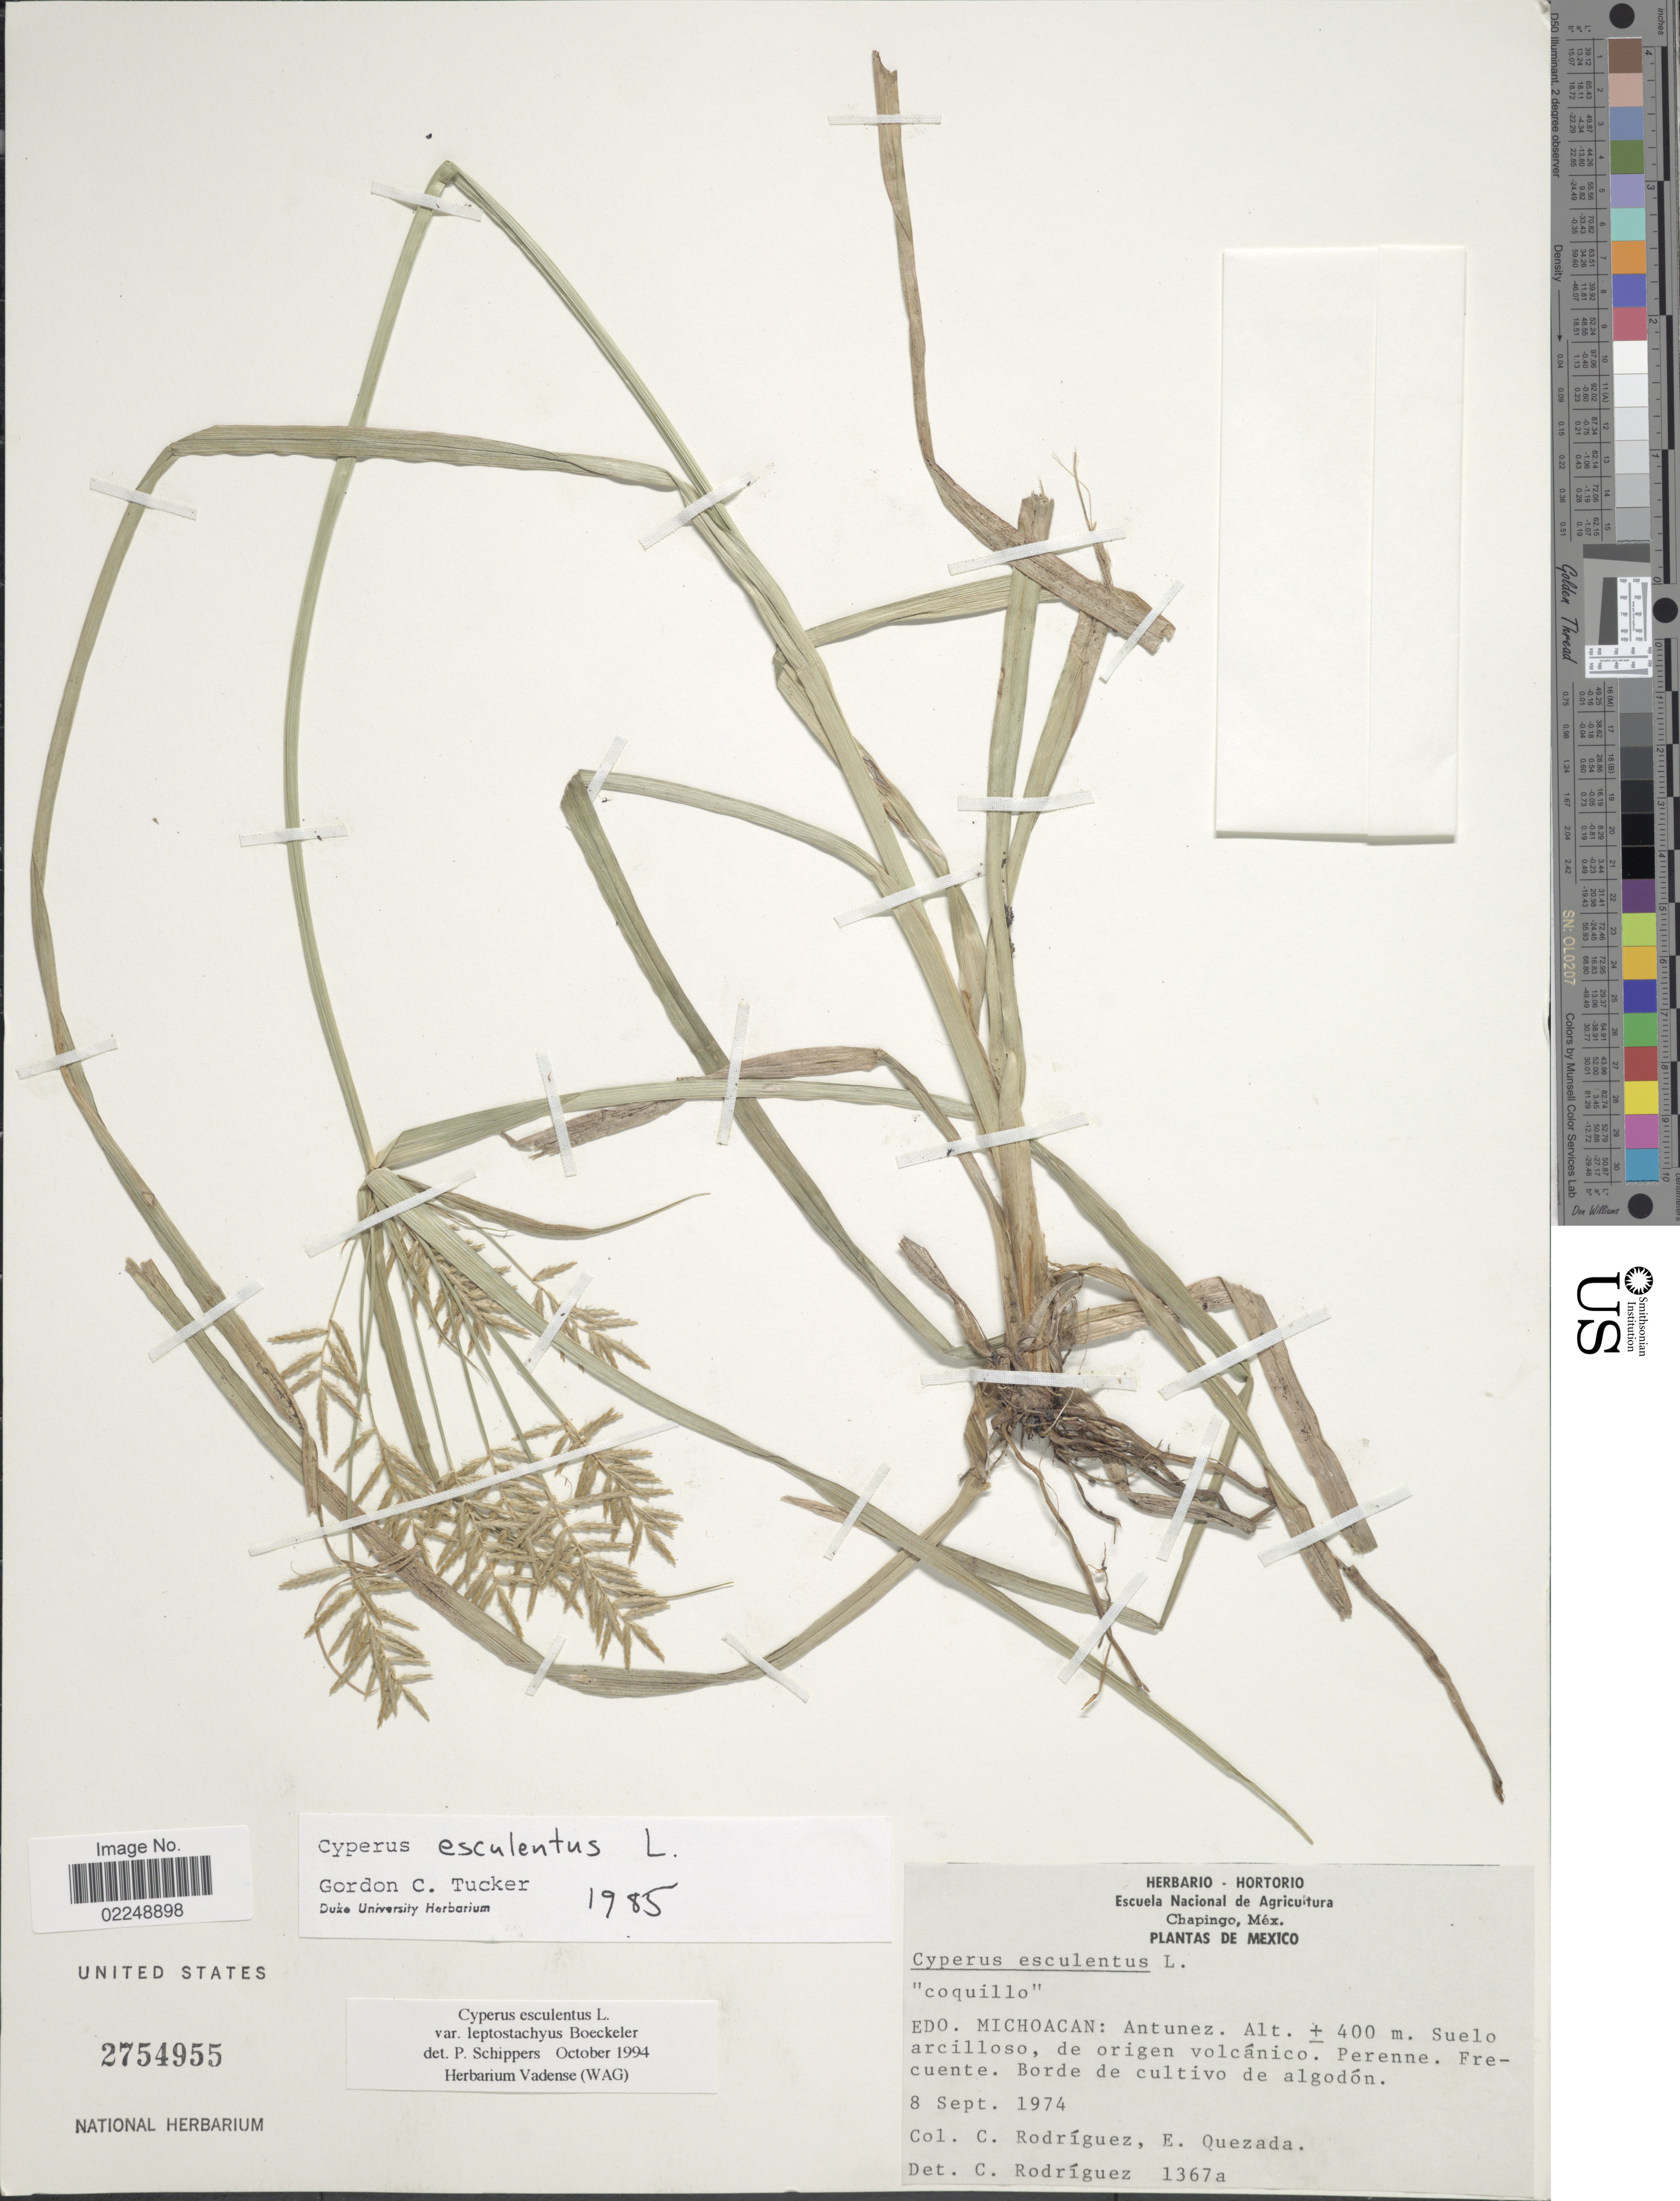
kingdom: Plantae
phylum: Tracheophyta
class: Liliopsida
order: Poales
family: Cyperaceae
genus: Cyperus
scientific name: Cyperus esculentus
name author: L.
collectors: C. Rodríguez-Flores & E. Quezada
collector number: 1367a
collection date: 1974-09-08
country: Mexico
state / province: Michoacán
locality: Antunez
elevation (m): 400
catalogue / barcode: US 2754955